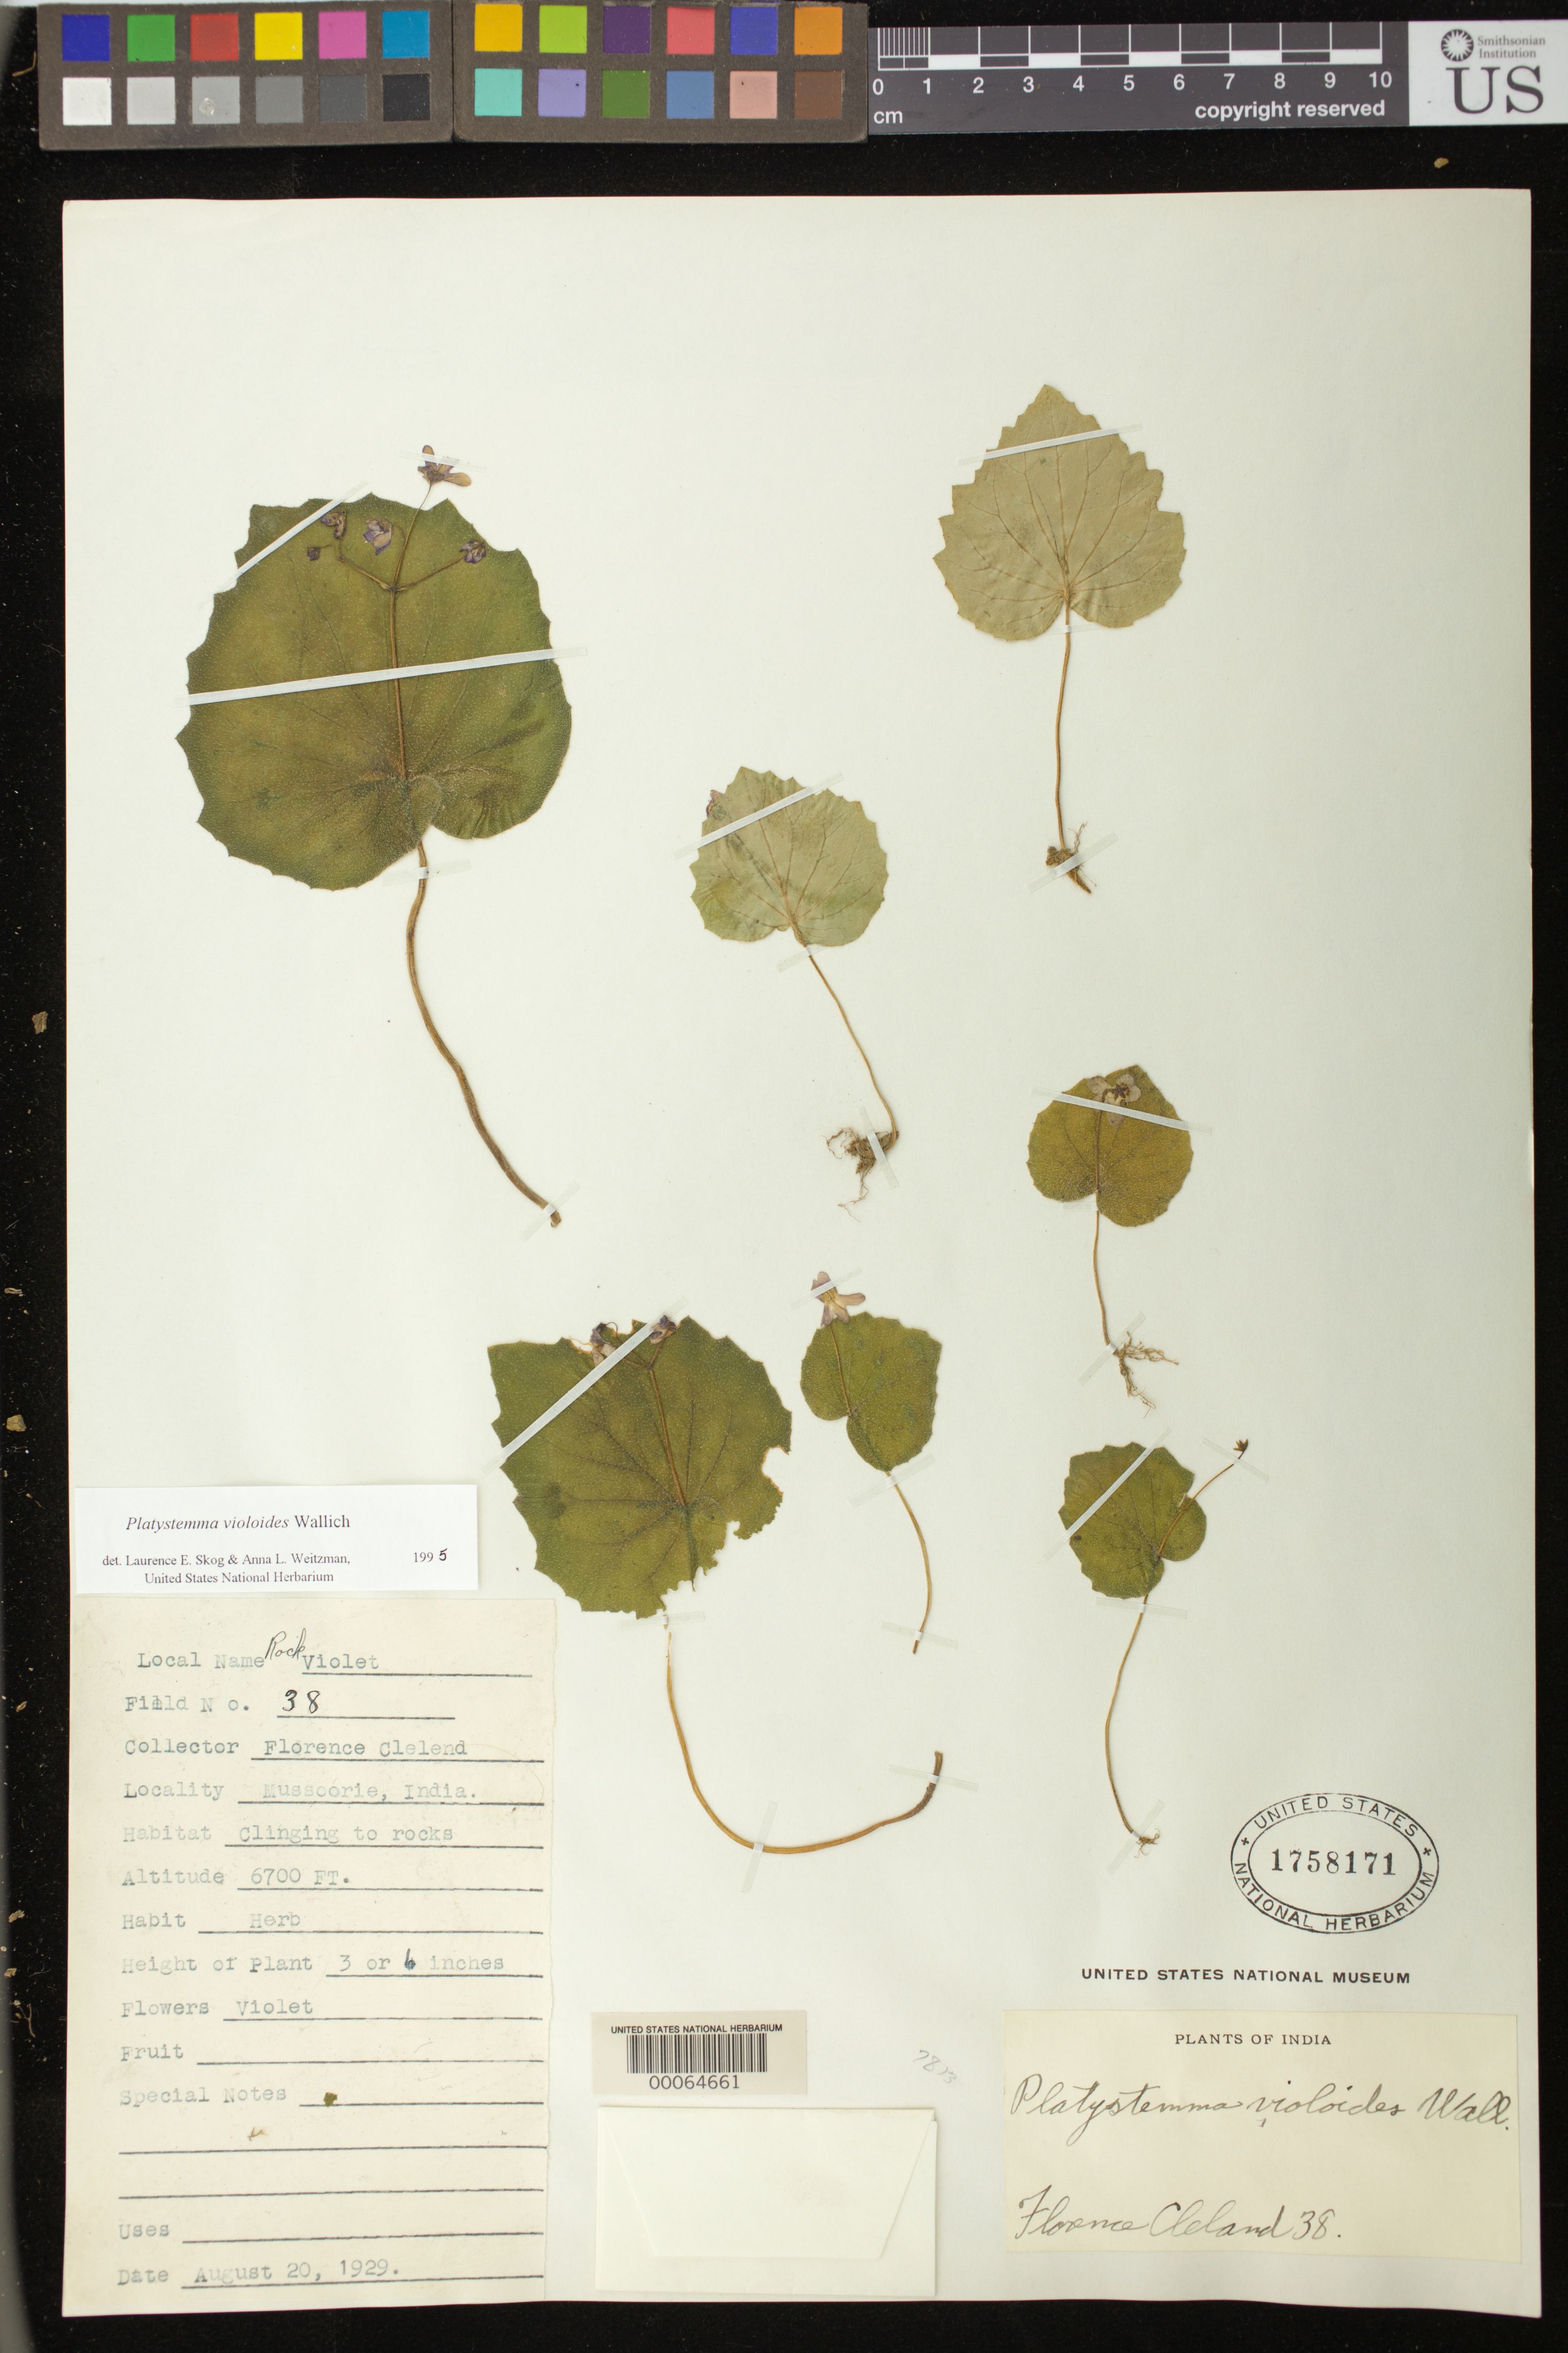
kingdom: Plantae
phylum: Tracheophyta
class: Magnoliopsida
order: Lamiales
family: Gesneriaceae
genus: Platystemma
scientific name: Platystemma violoides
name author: Wall.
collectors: F. Cleland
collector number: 38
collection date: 1929-08-20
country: India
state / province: Uttarakhand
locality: Mussoorie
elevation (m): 2042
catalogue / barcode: US 1758171